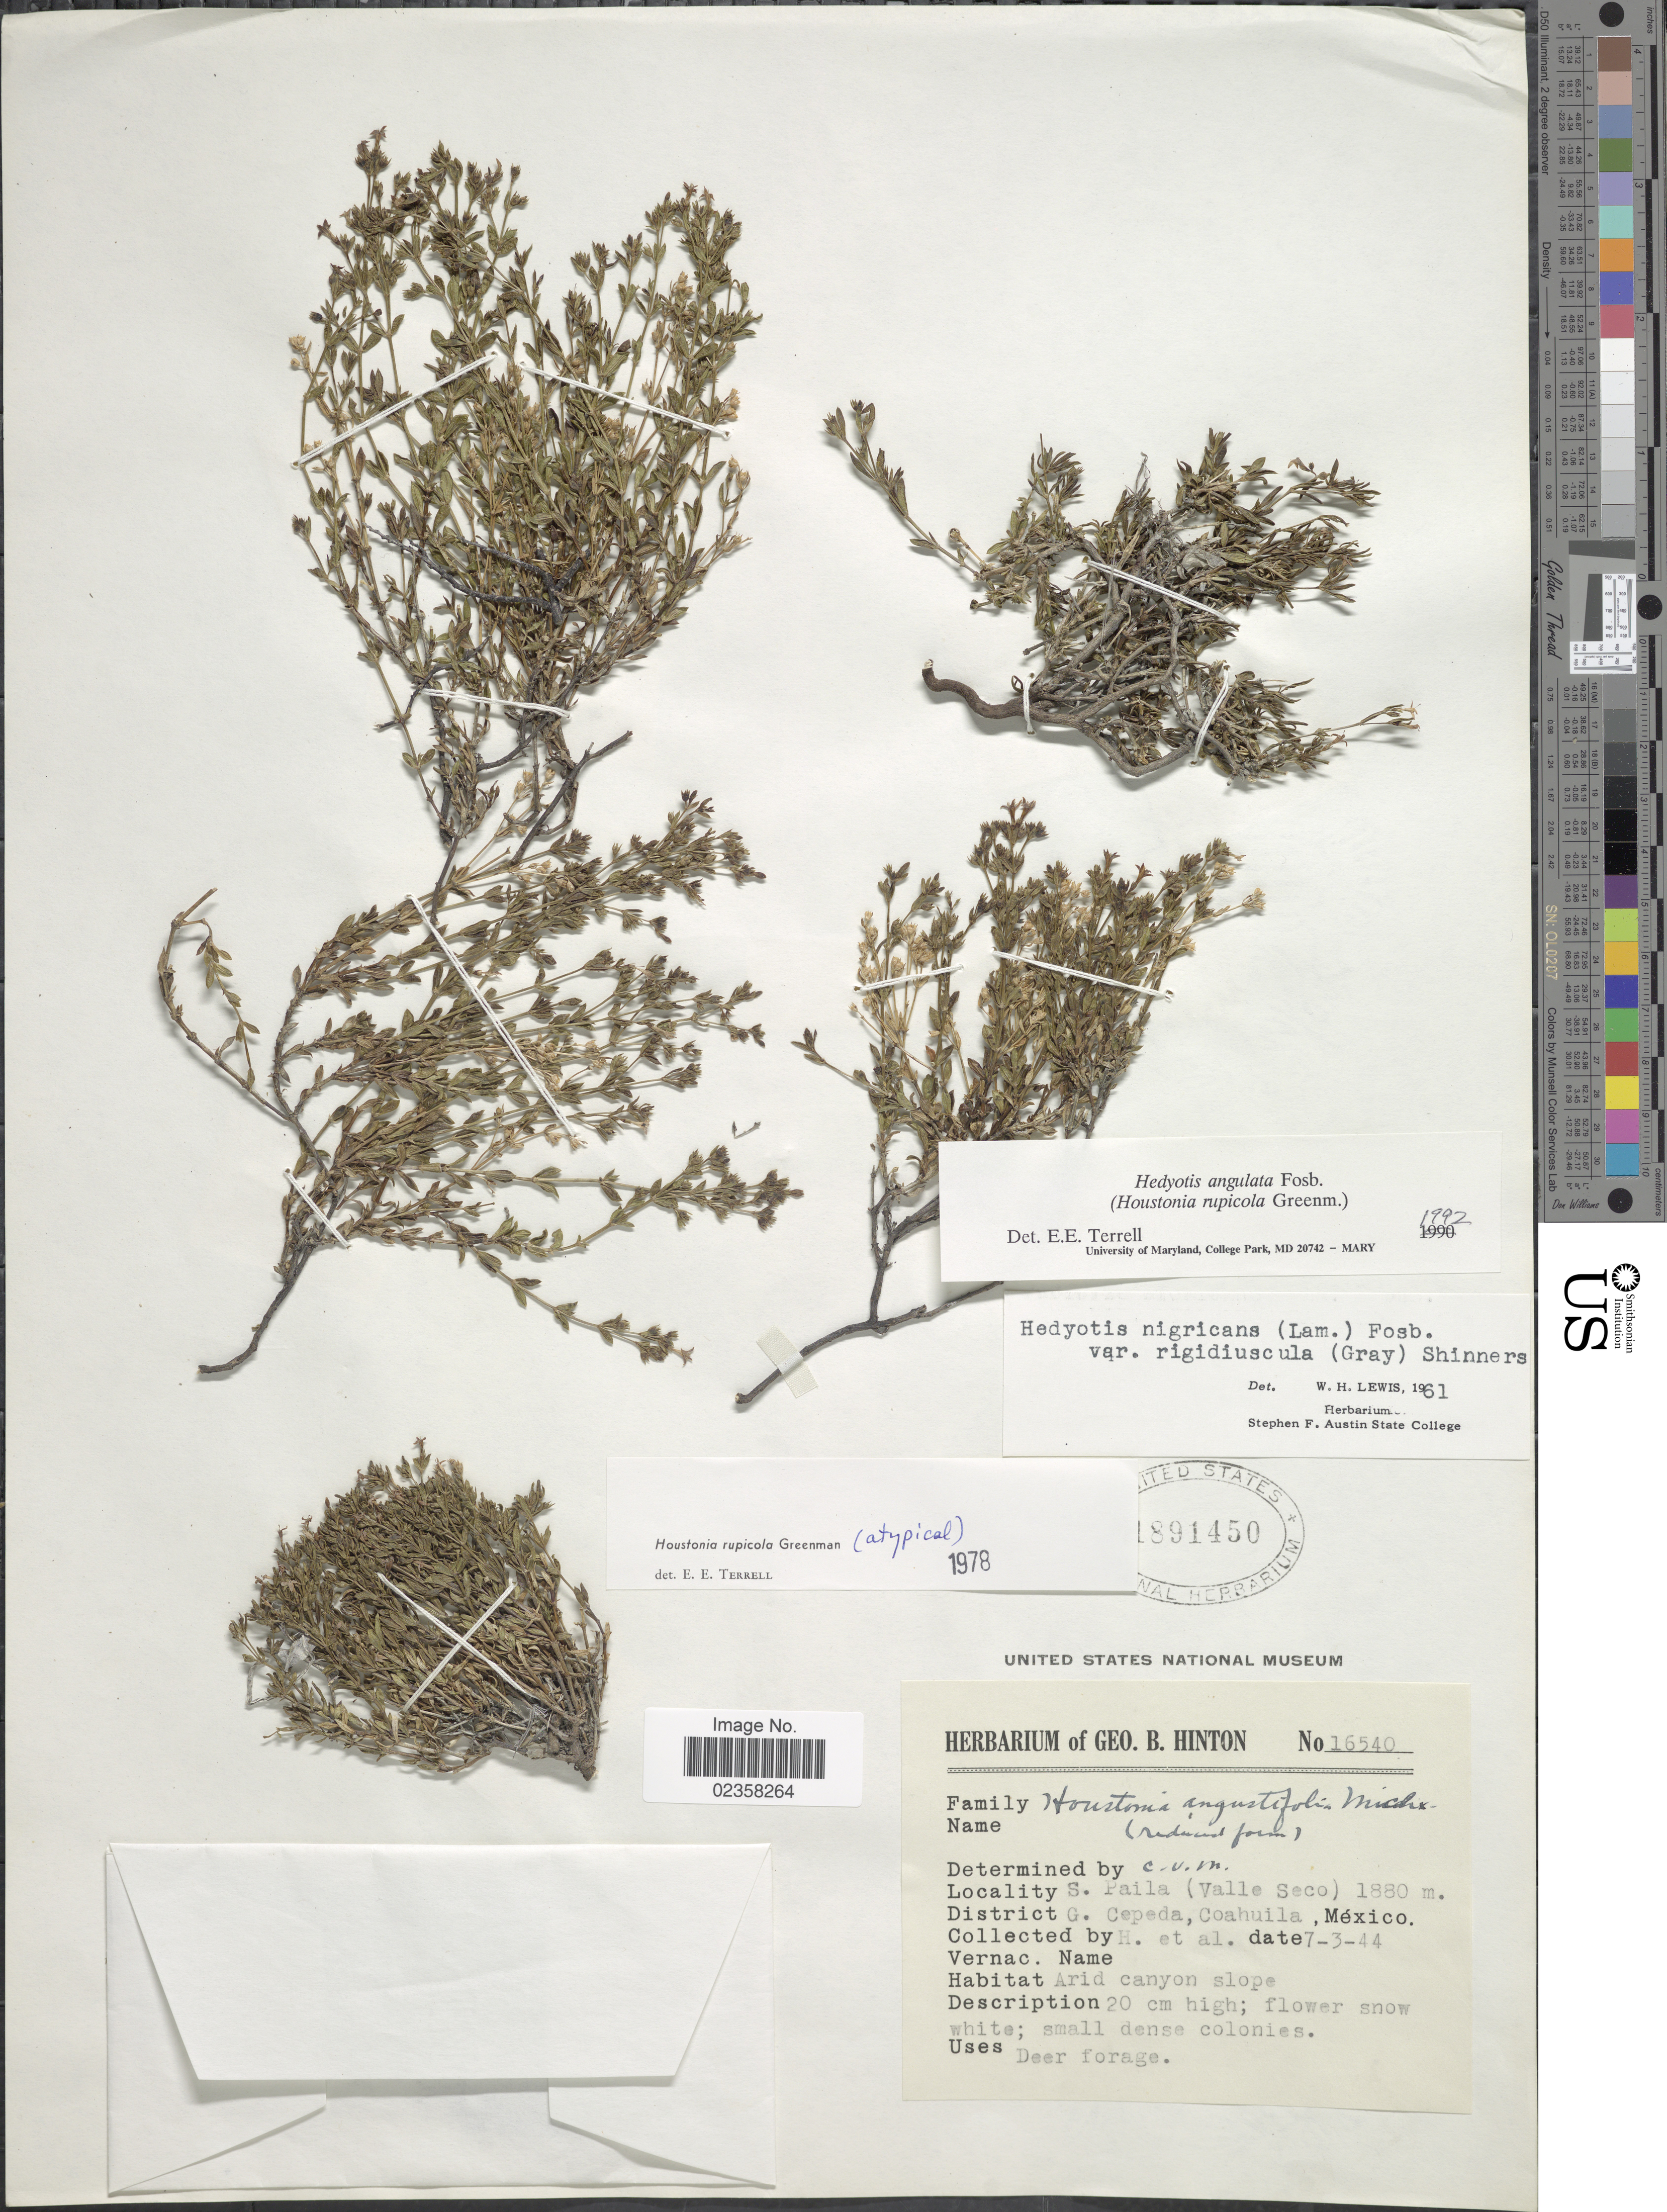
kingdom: Plantae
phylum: Tracheophyta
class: Magnoliopsida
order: Gentianales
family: Rubiaceae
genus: Houstonia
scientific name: Houstonia rupicola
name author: Greenm.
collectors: G. B. Hinton & et al.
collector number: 16540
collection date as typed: Transcribed d/m/y: 3/7/44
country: Mexico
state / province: Coahuila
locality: S. Paila (Valle Seco) District G. Cepeda, Coahuila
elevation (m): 1880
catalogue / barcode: US 1891450